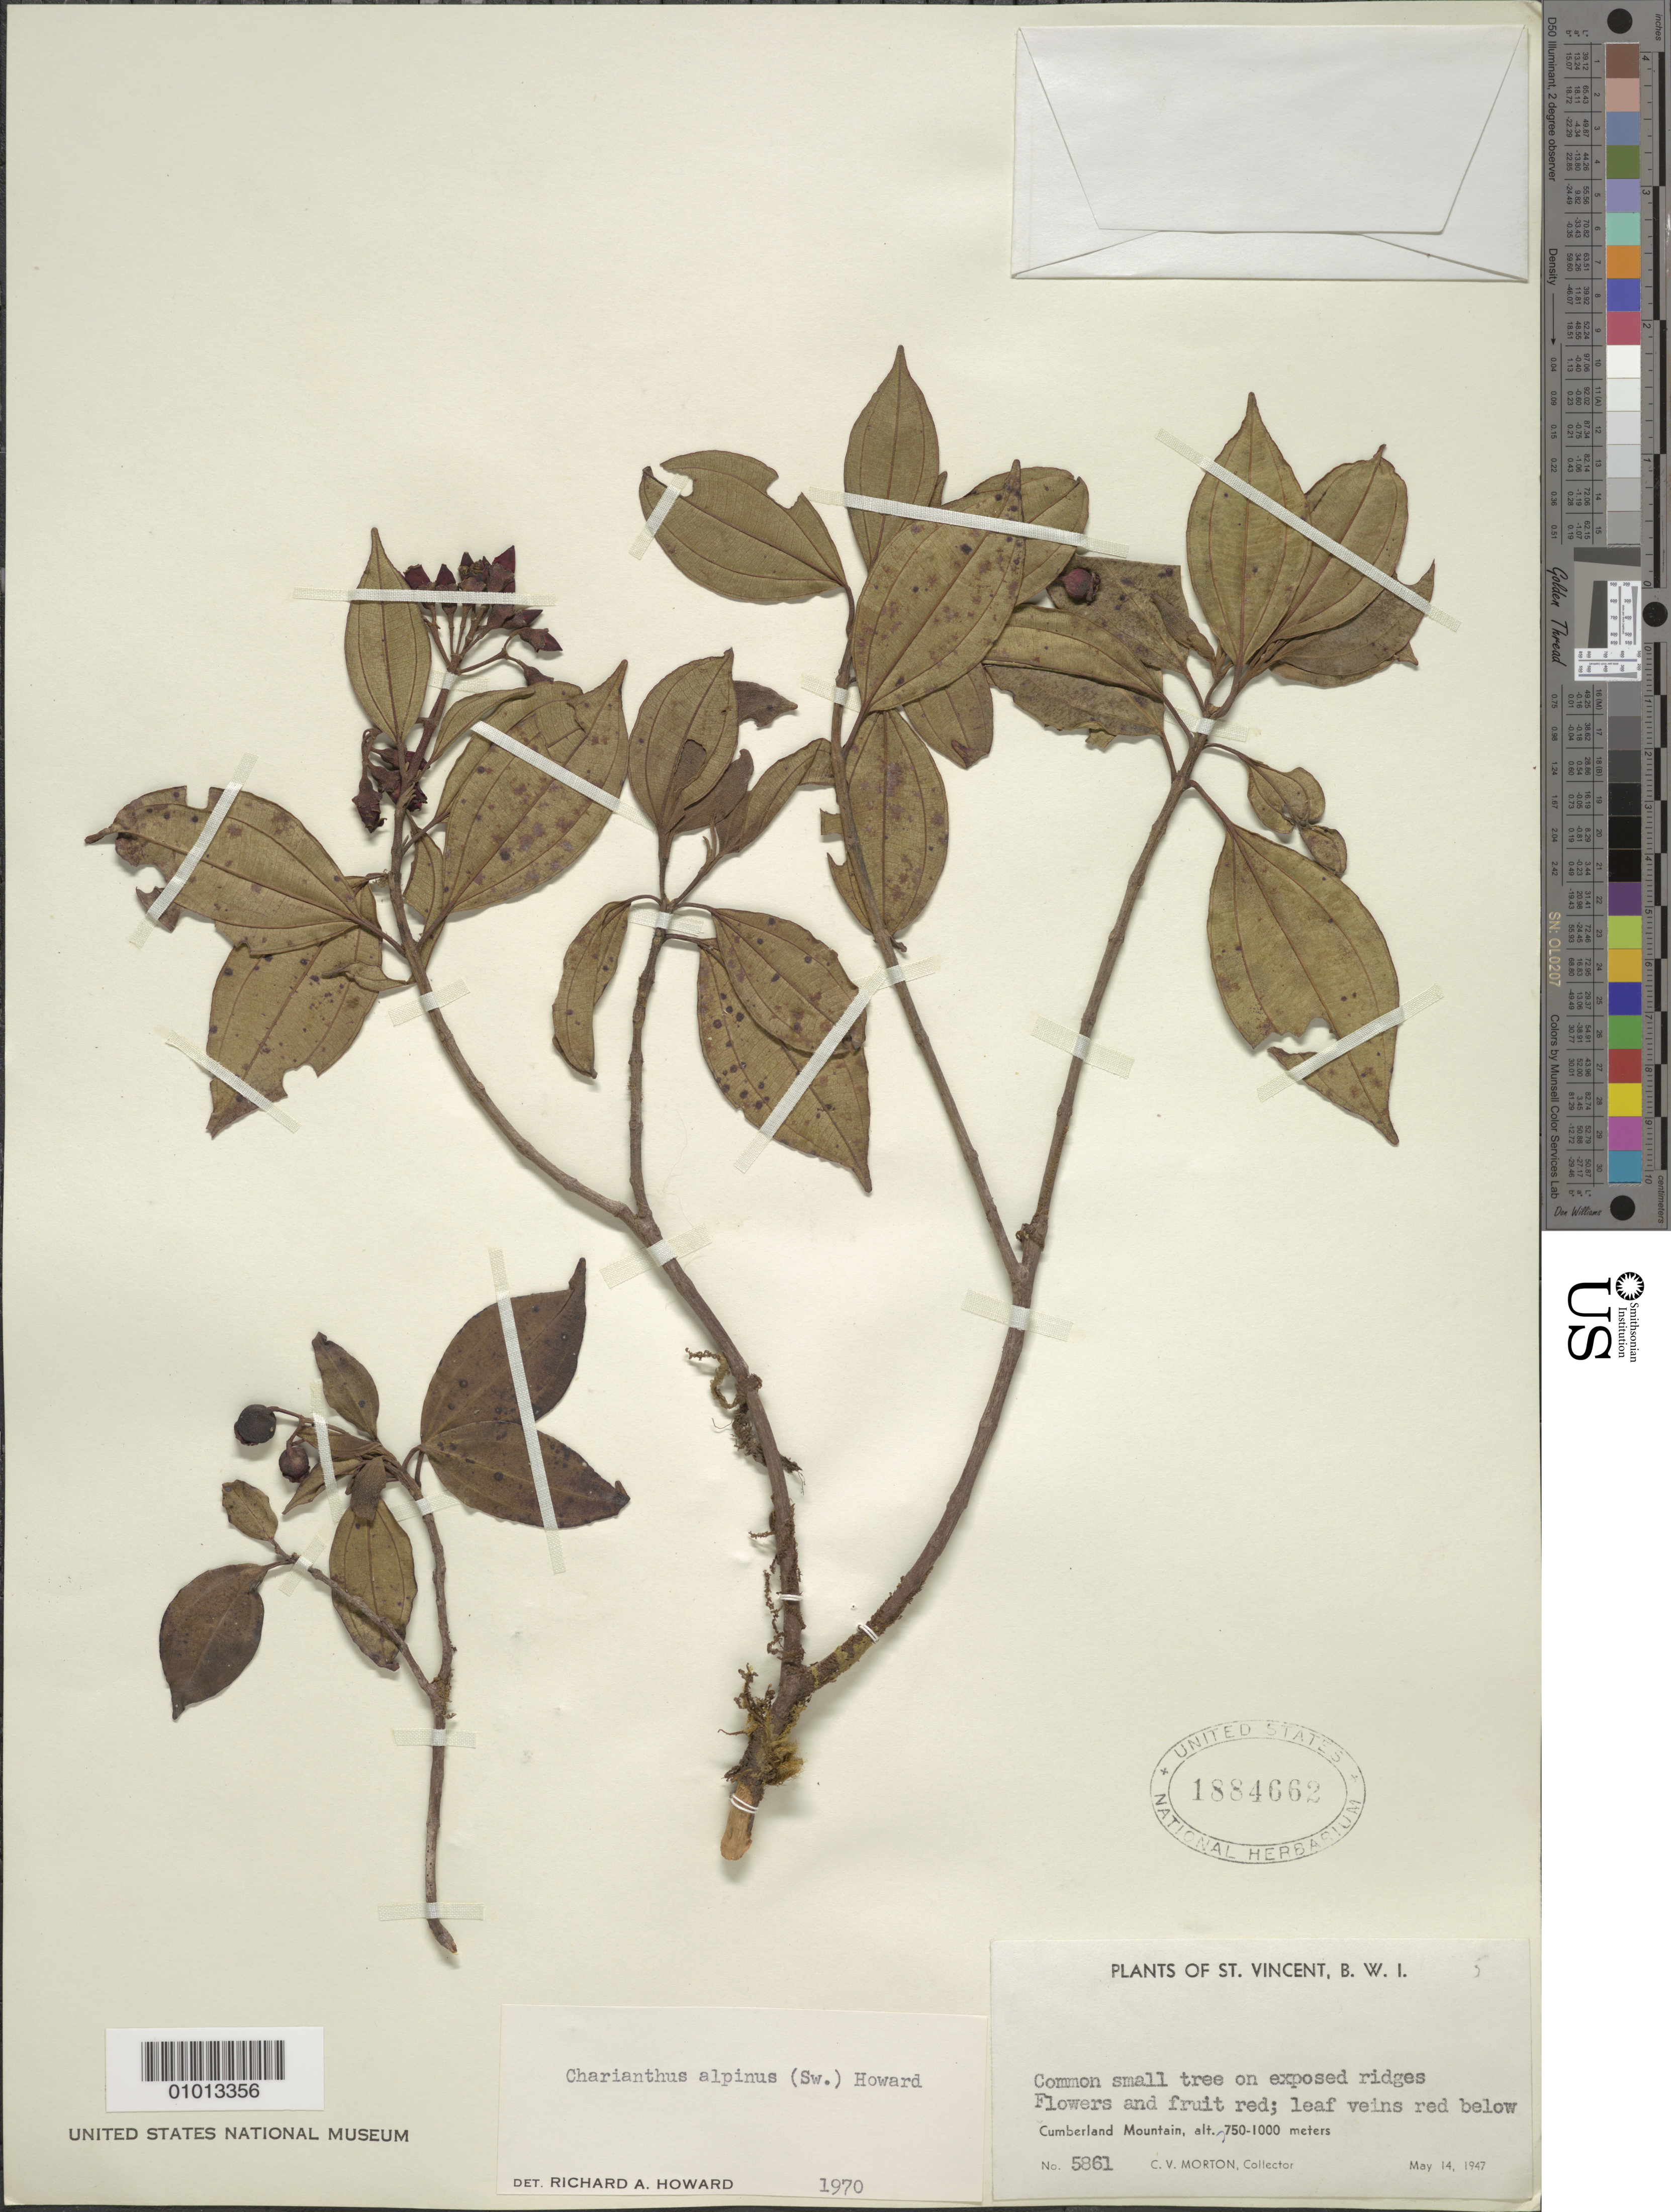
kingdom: Plantae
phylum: Tracheophyta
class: Magnoliopsida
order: Myrtales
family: Melastomataceae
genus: Charianthus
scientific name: Charianthus alpinus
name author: (Sw.) R.A. Howard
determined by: Howard, R. A.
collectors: C. V. Morton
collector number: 5861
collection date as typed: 14 May 1947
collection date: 1947-05-14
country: St. Vincent - Grenadines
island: St. Vincent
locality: Cumberland Mountain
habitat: On exposed ridges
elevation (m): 750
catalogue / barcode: US 1884662